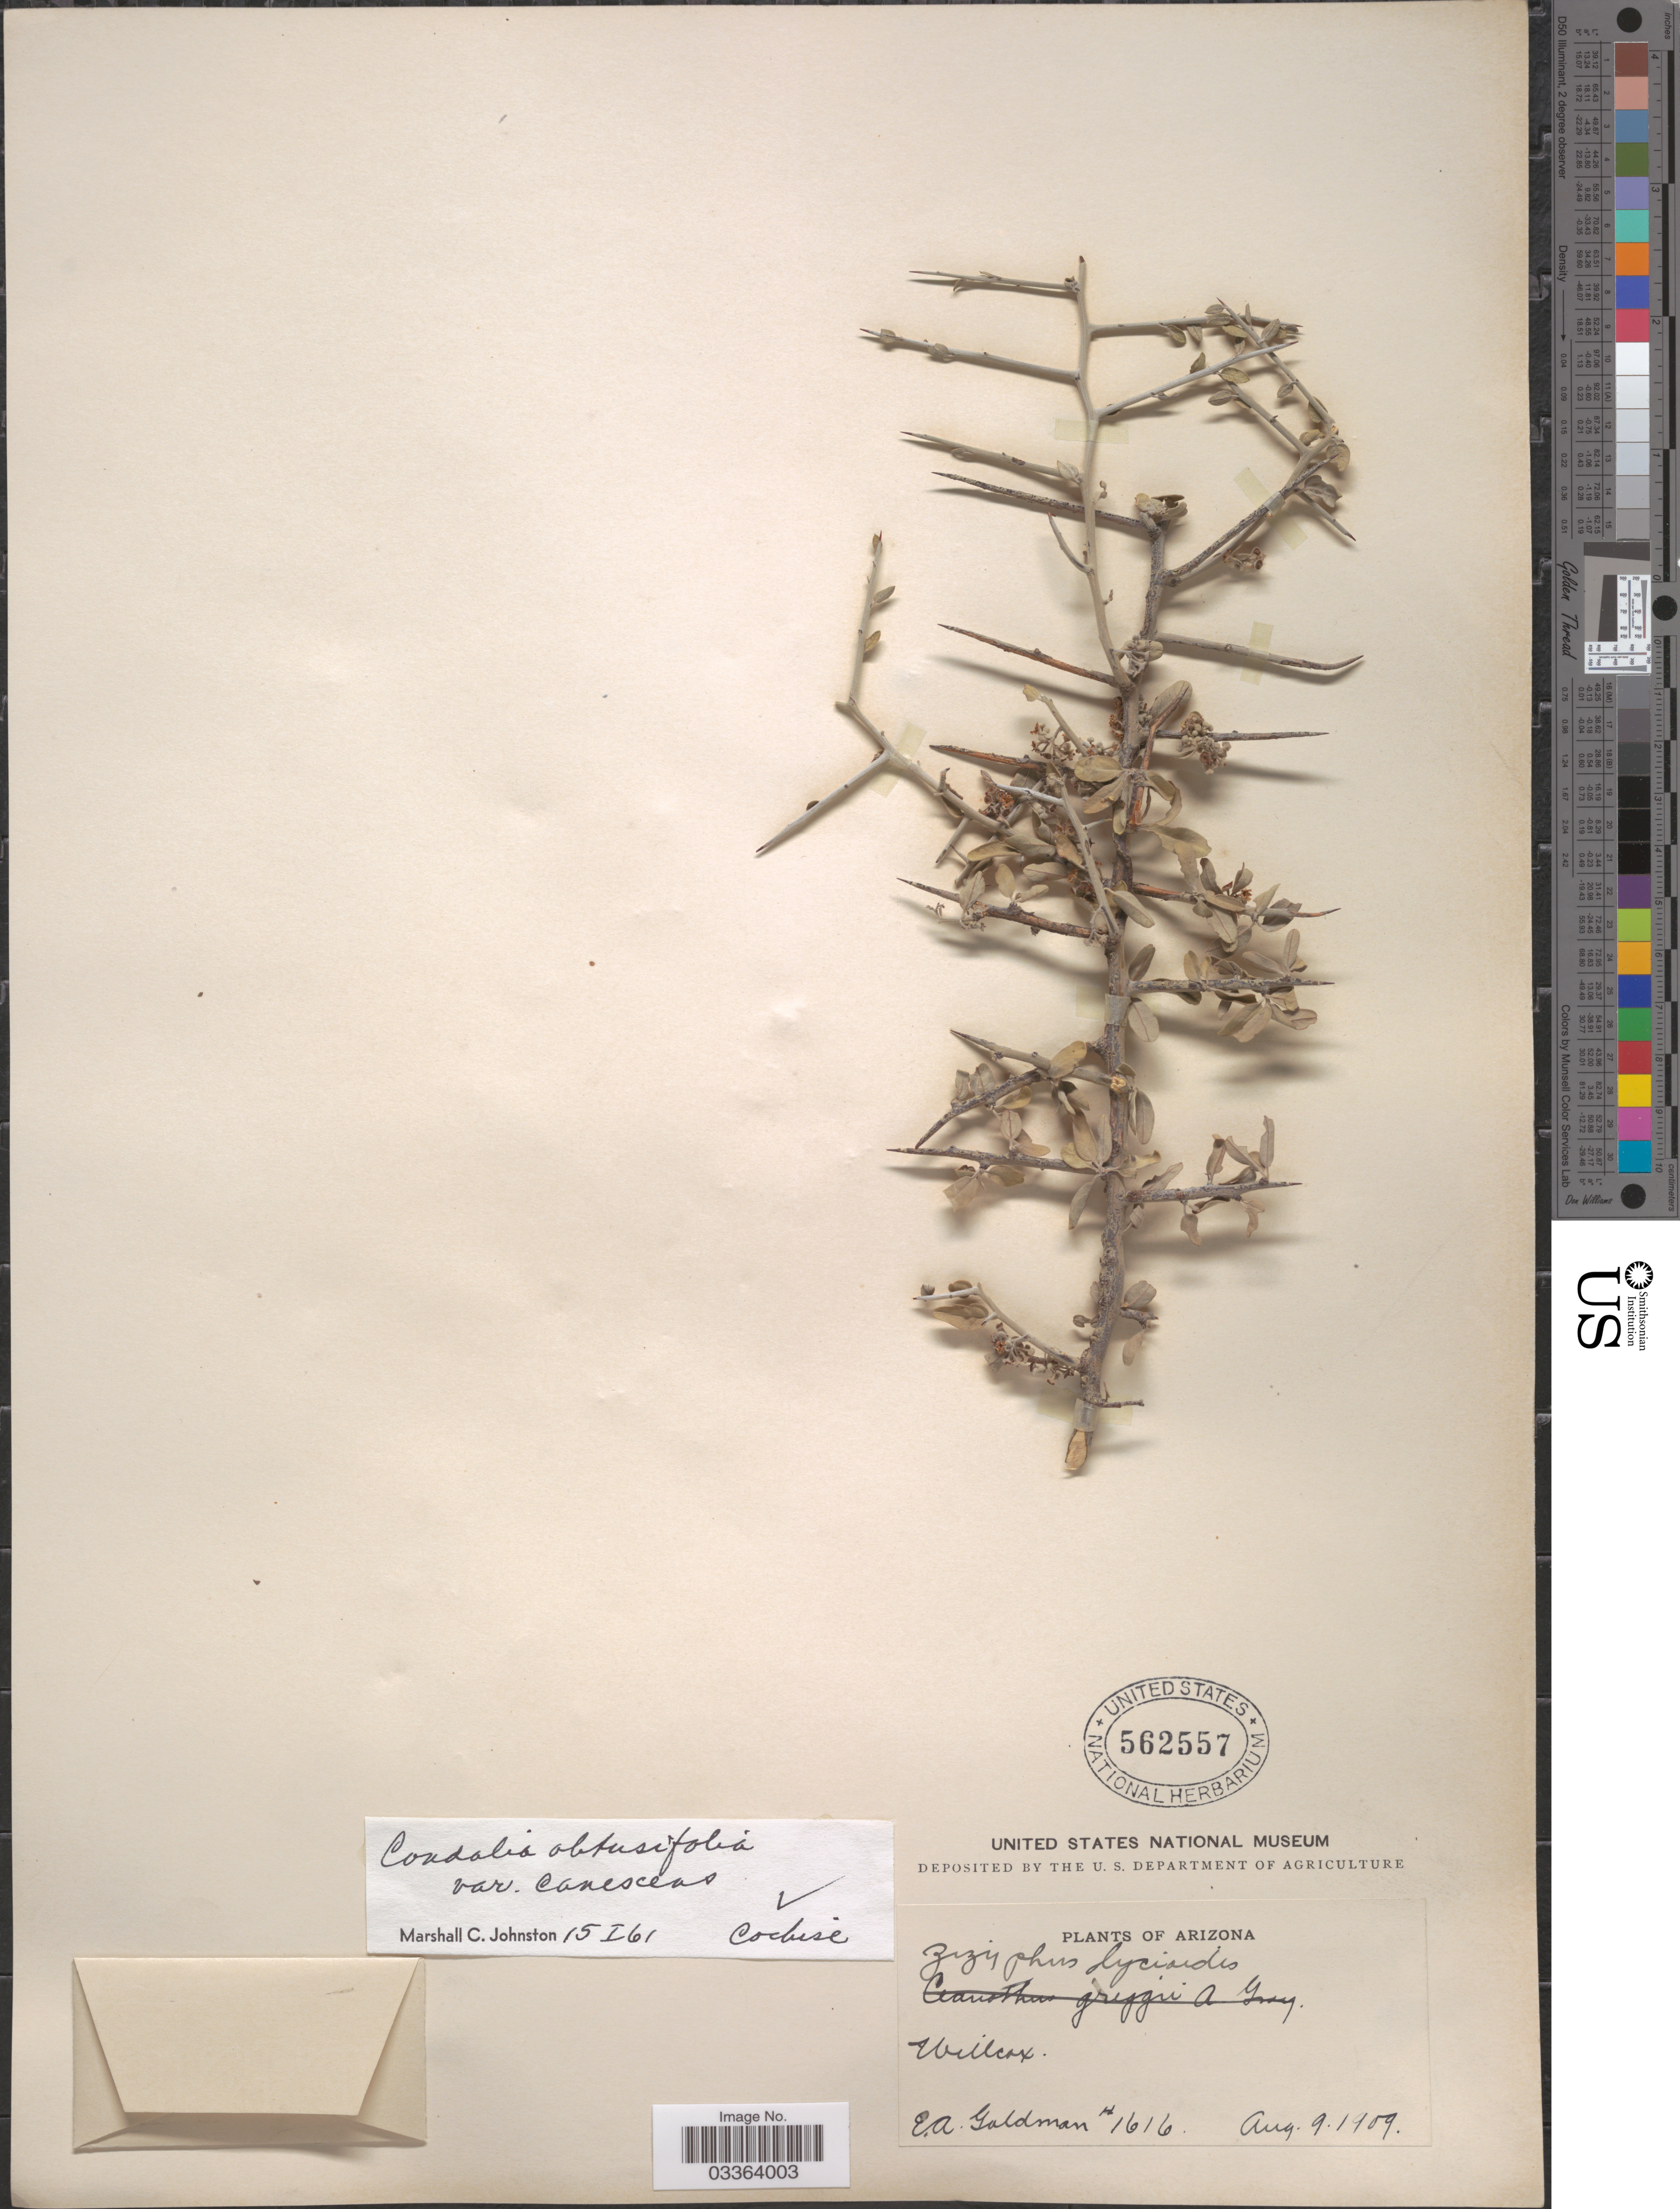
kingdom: Plantae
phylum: Tracheophyta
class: Magnoliopsida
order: Rosales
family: Rhamnaceae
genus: Sarcomphalus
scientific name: Sarcomphalus obtusifolius var. canescens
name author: (A. Gray) Hauenschild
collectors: E. A. Goldman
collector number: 1616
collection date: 1909-08-09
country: United States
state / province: Arizona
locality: Willcox.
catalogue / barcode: US 562557